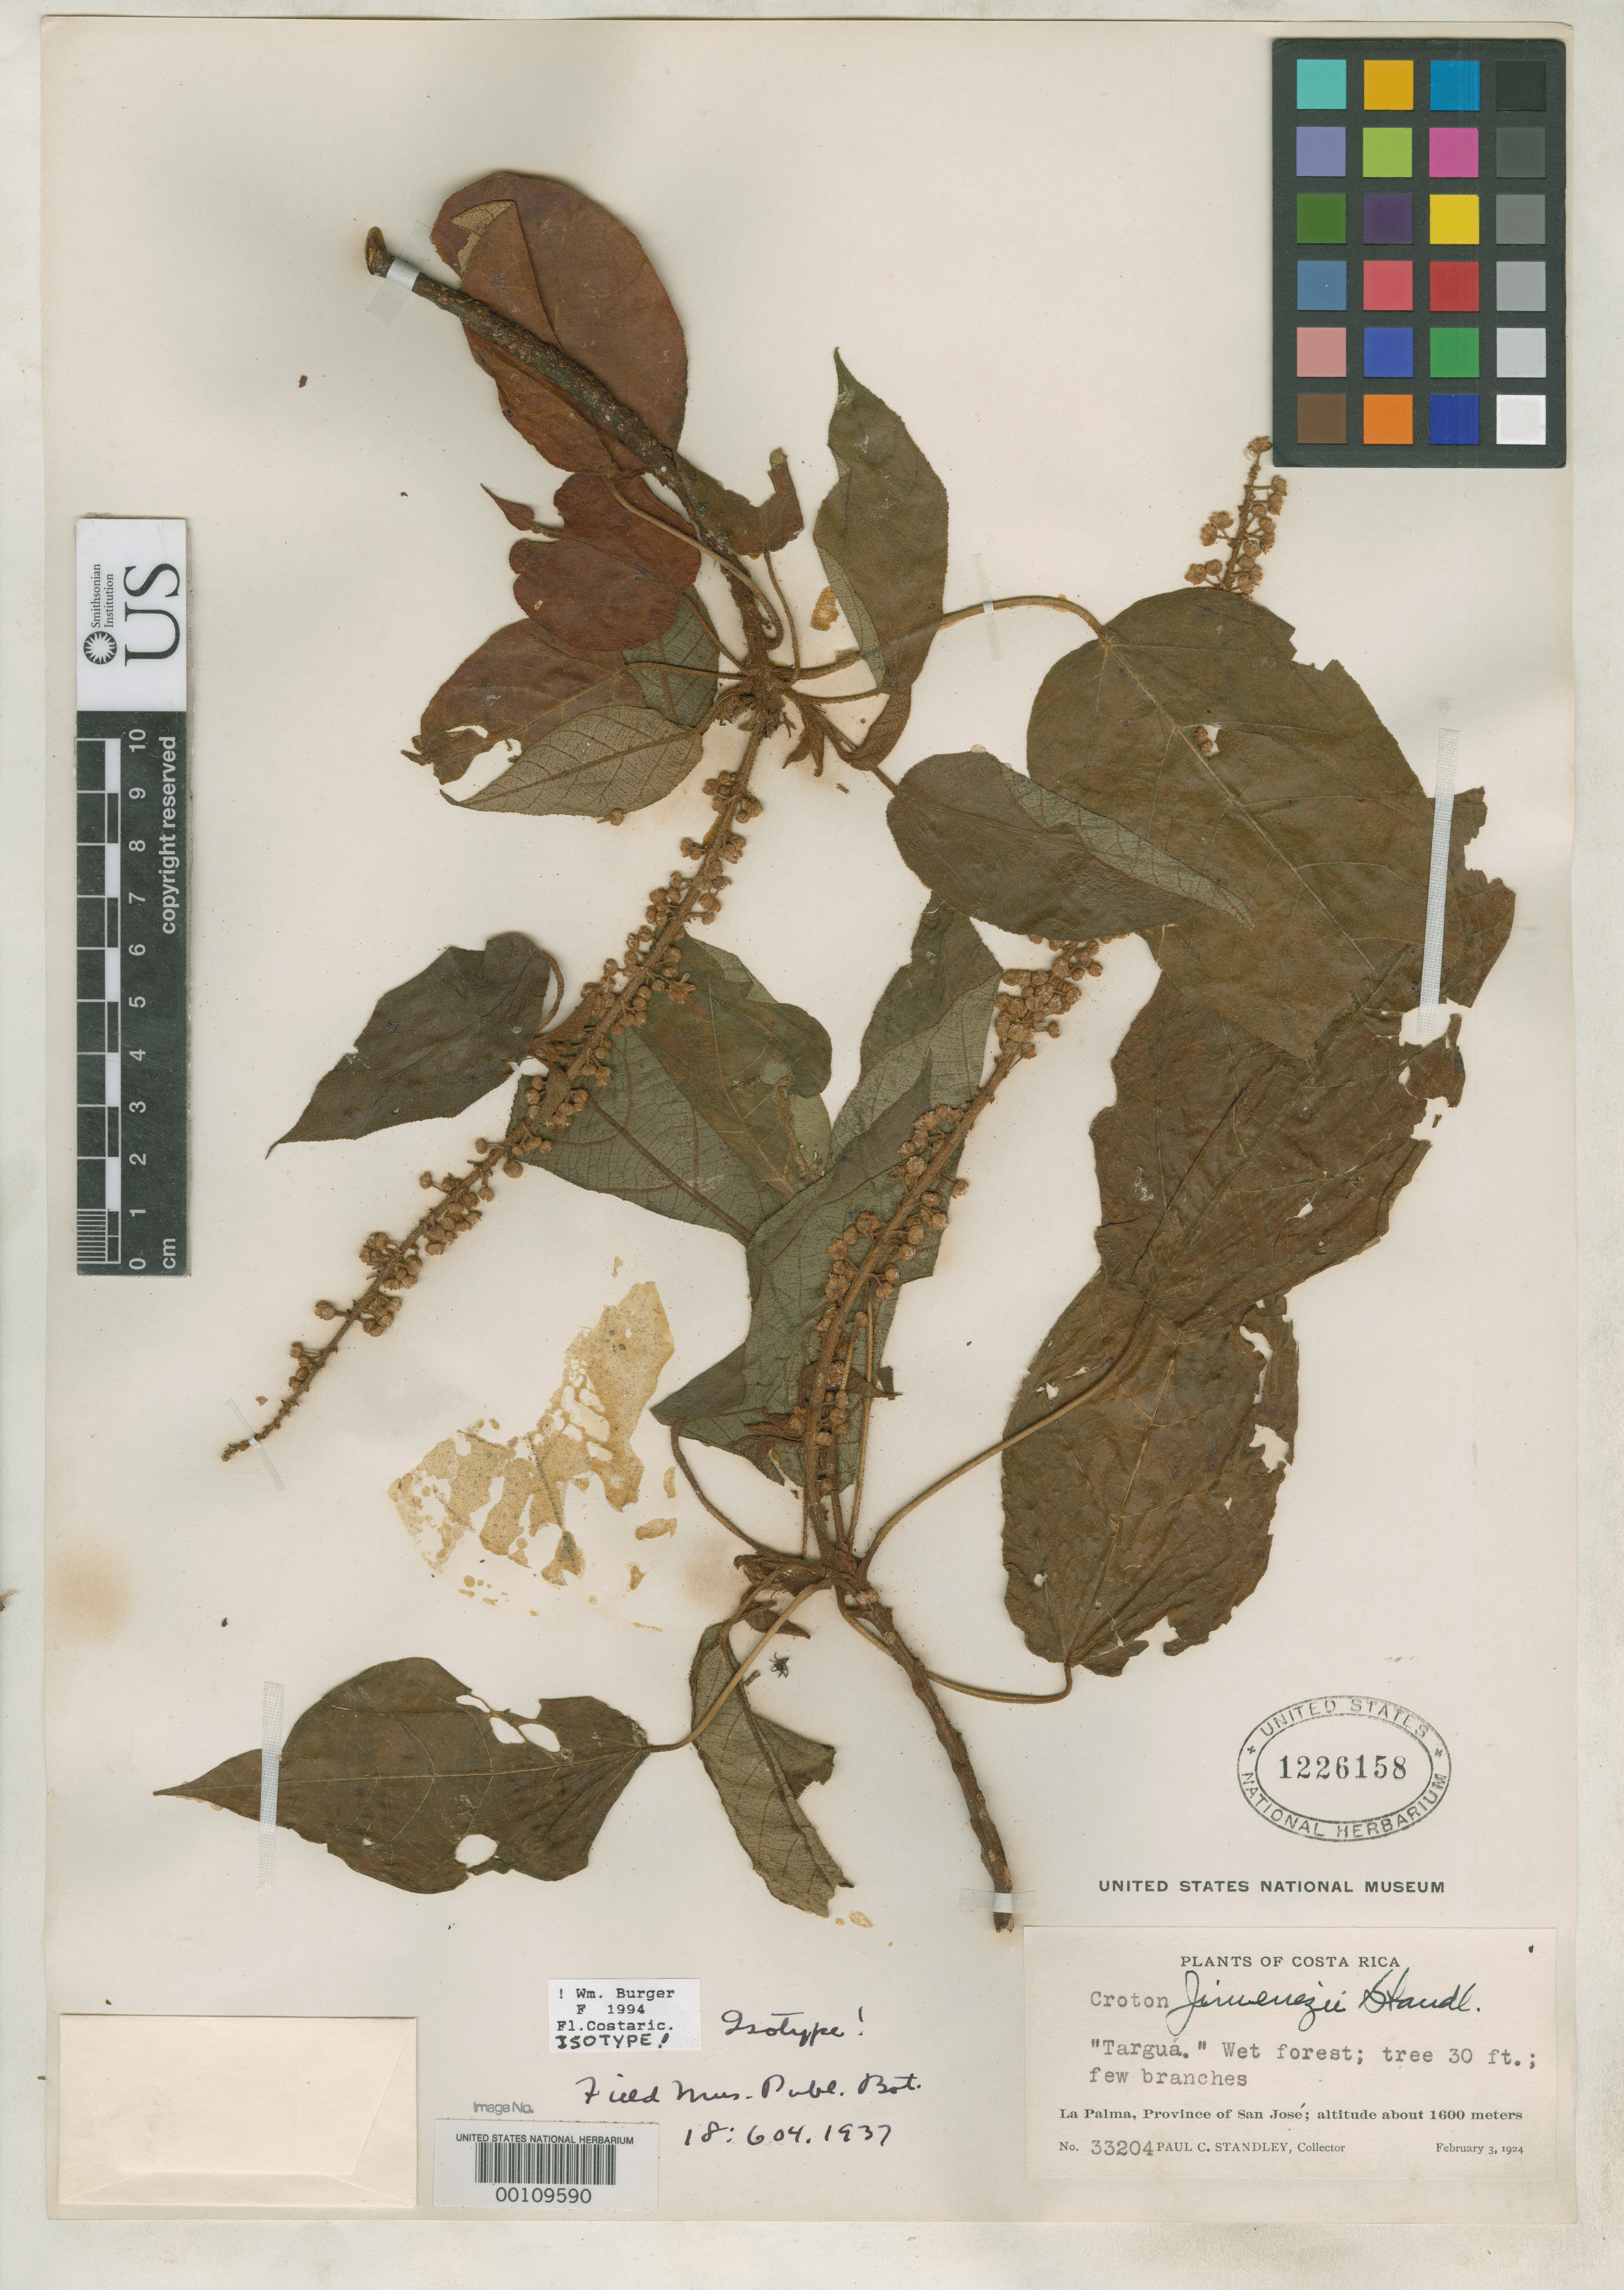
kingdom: Plantae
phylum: Tracheophyta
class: Magnoliopsida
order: Malpighiales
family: Euphorbiaceae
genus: Croton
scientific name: Croton jimenezii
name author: Standl.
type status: Isotype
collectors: P. C. Standley & O. Jiménez L.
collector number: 33204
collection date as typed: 03 Feb 1924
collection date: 1924-02-03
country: Costa Rica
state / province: San José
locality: La Palma.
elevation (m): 1600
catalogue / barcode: US 1226158